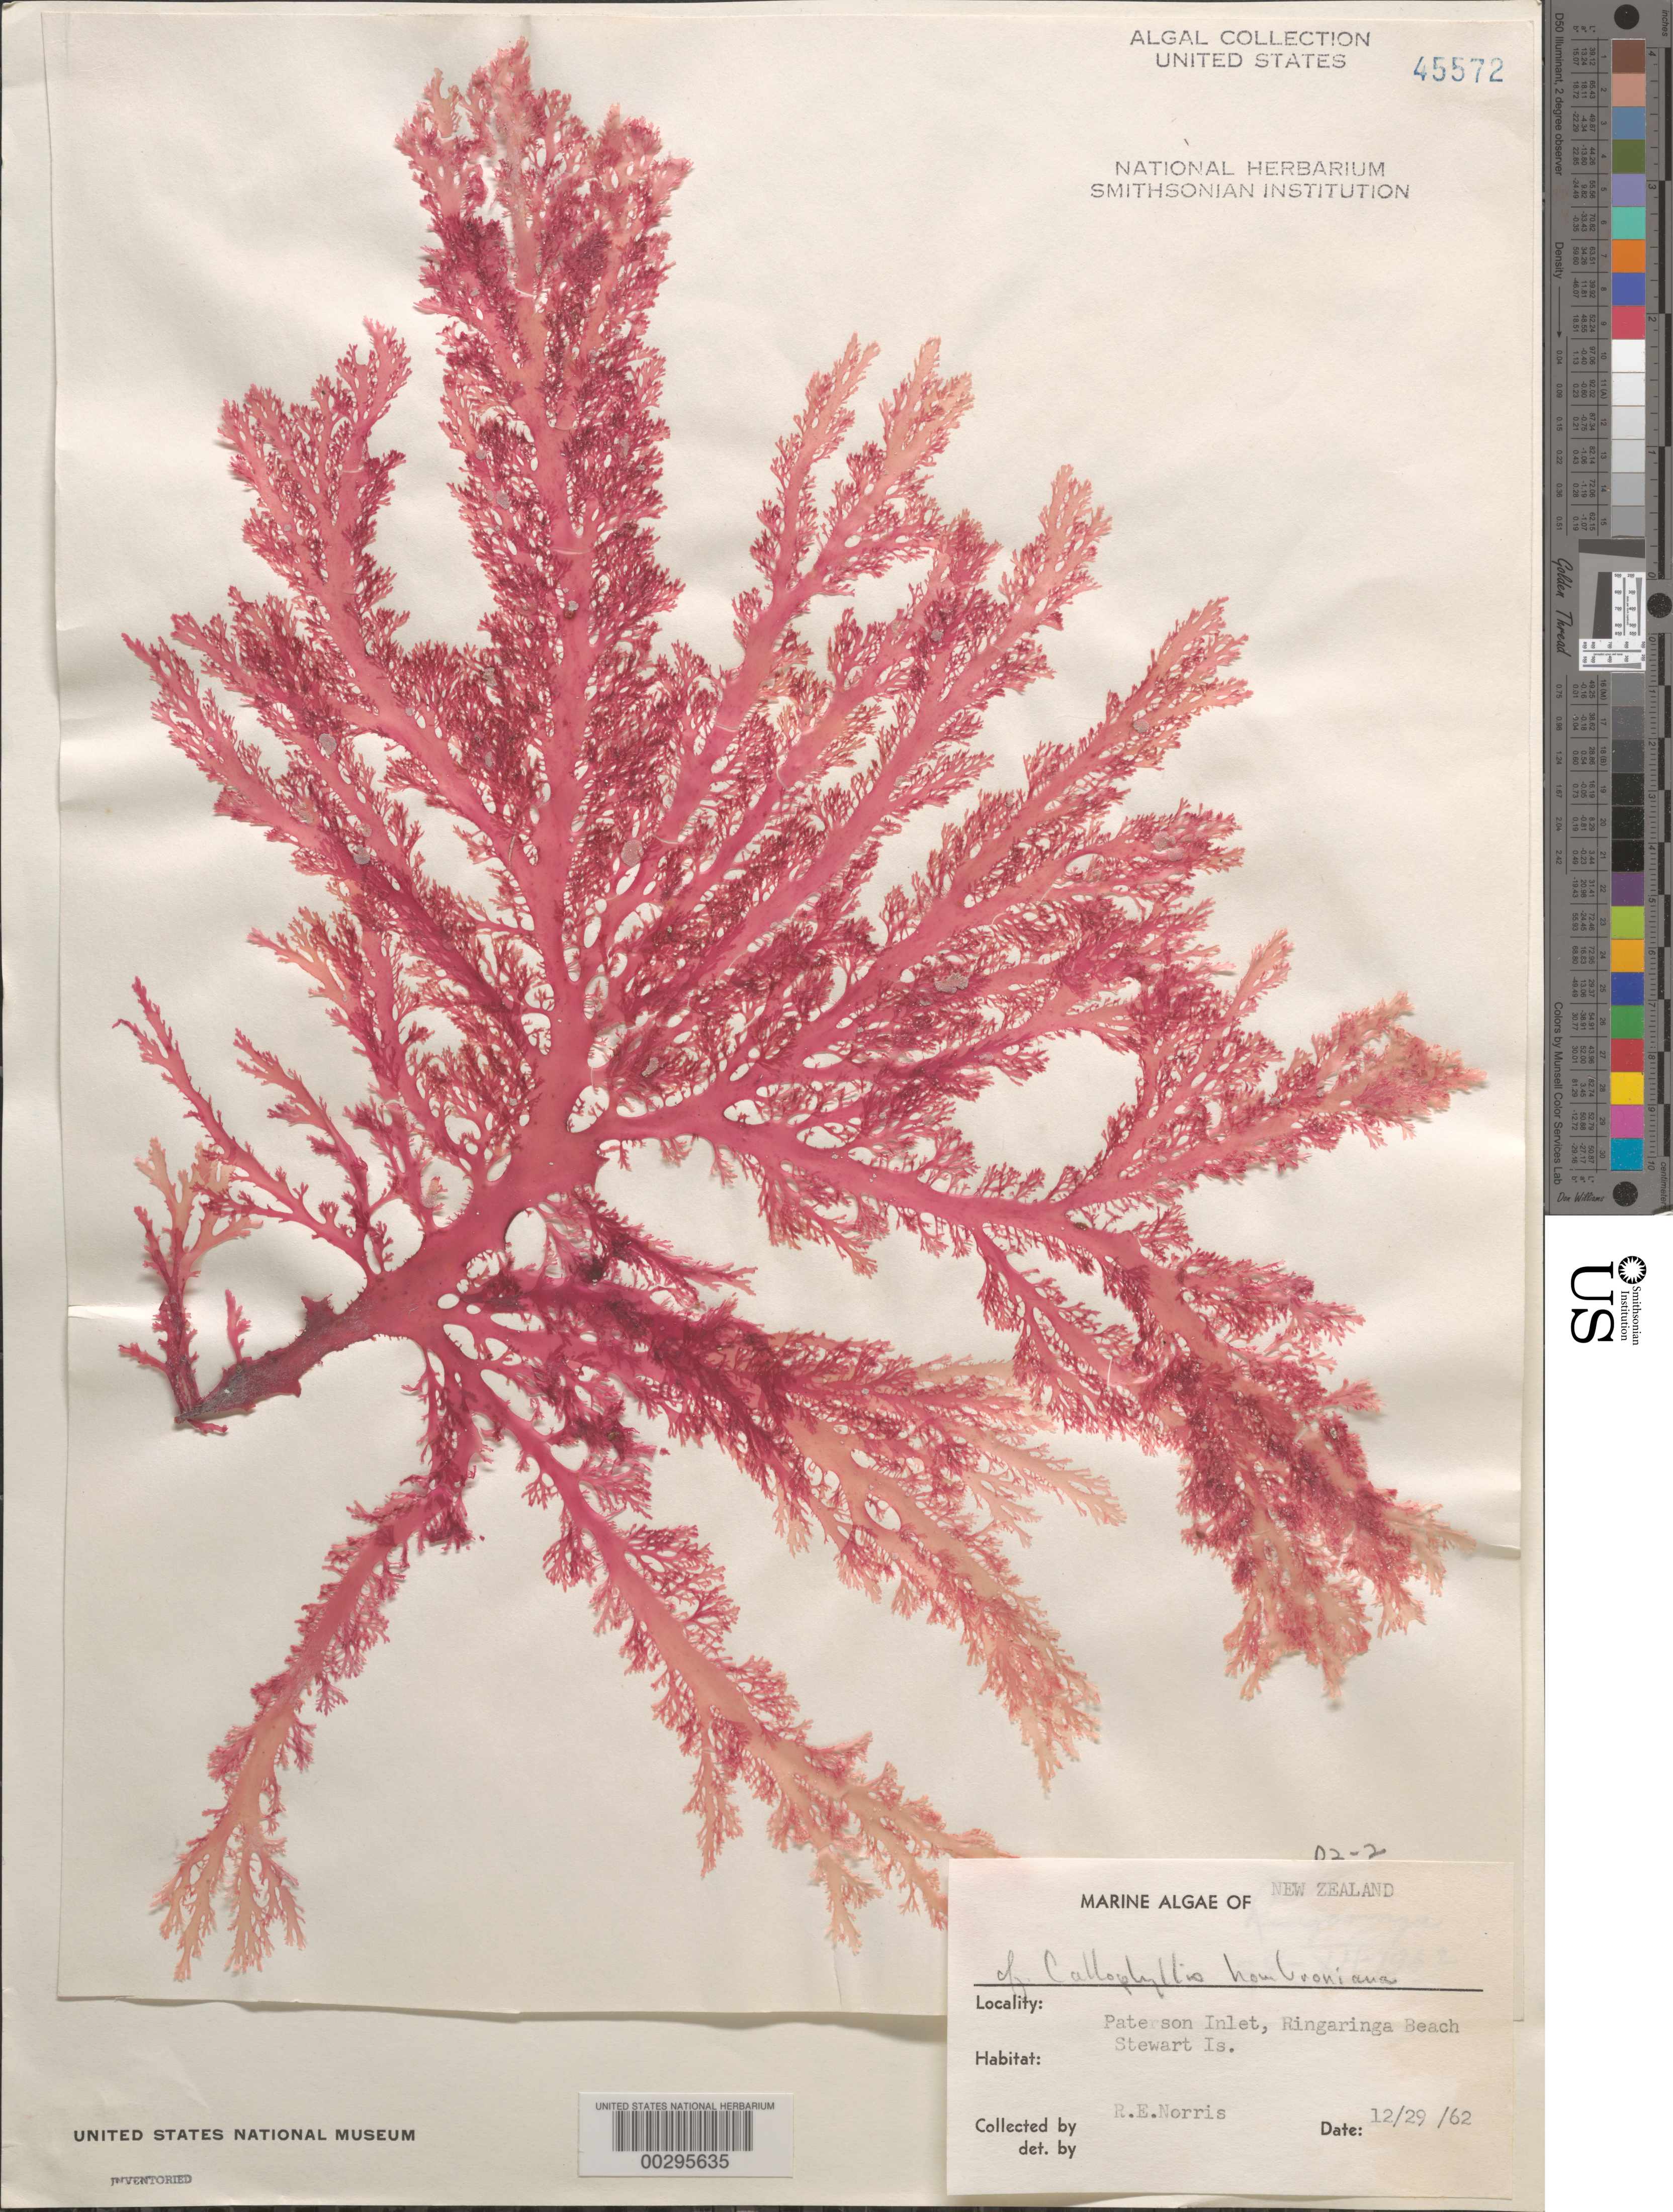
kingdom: Plantae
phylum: Rhodophyta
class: Florideophyceae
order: Gigartinales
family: Kallymeniaceae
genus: Blastophyllis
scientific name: Blastophyllis hombroniana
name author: (Mont.) D'Archino & W.A. Nelson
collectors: R. E. Norris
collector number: D2-2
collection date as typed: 29 Dec 1962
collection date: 1962-12-29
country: New Zealand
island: Stewart Island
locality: Paterson Inlet, Ringaringa Beach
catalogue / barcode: US 45572